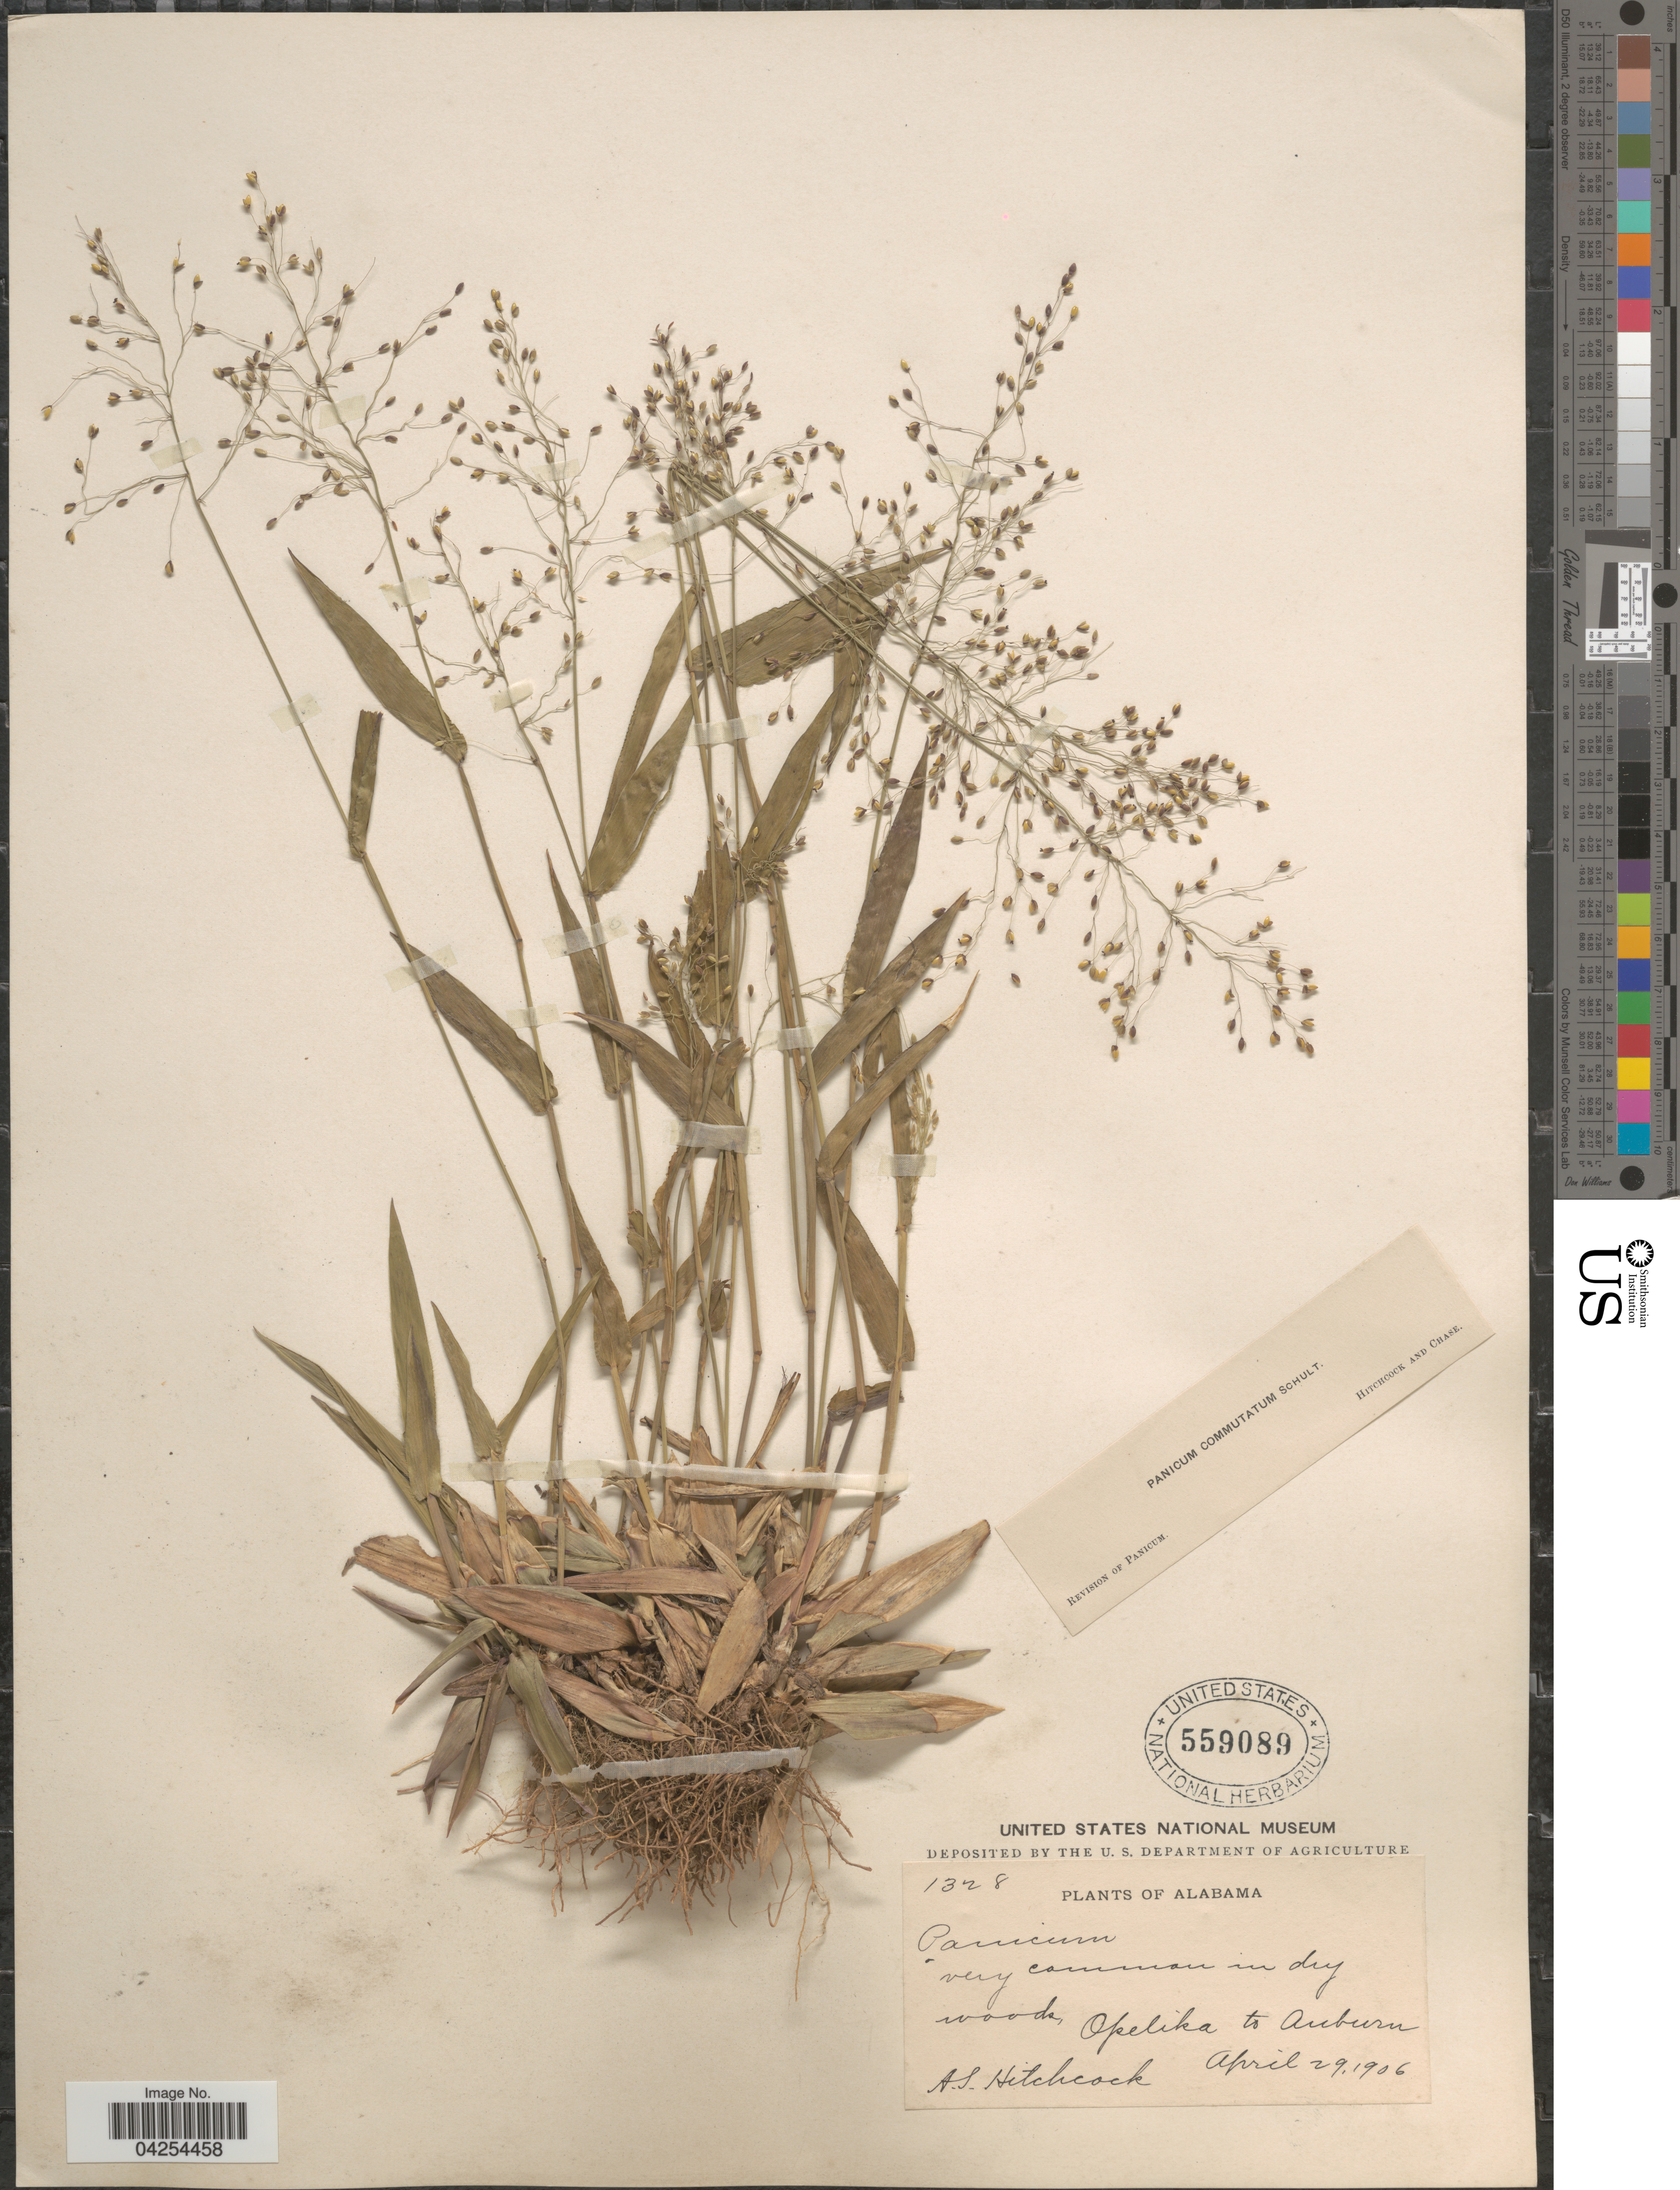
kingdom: Plantae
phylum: Tracheophyta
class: Liliopsida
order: Poales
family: Poaceae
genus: Dichanthelium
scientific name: Dichanthelium commutatum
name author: (Schult.) Gould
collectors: A. S. Hitchcock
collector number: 1328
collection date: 1906-04-29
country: United States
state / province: Alabama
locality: Opelika to Auburn.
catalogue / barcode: US 559089